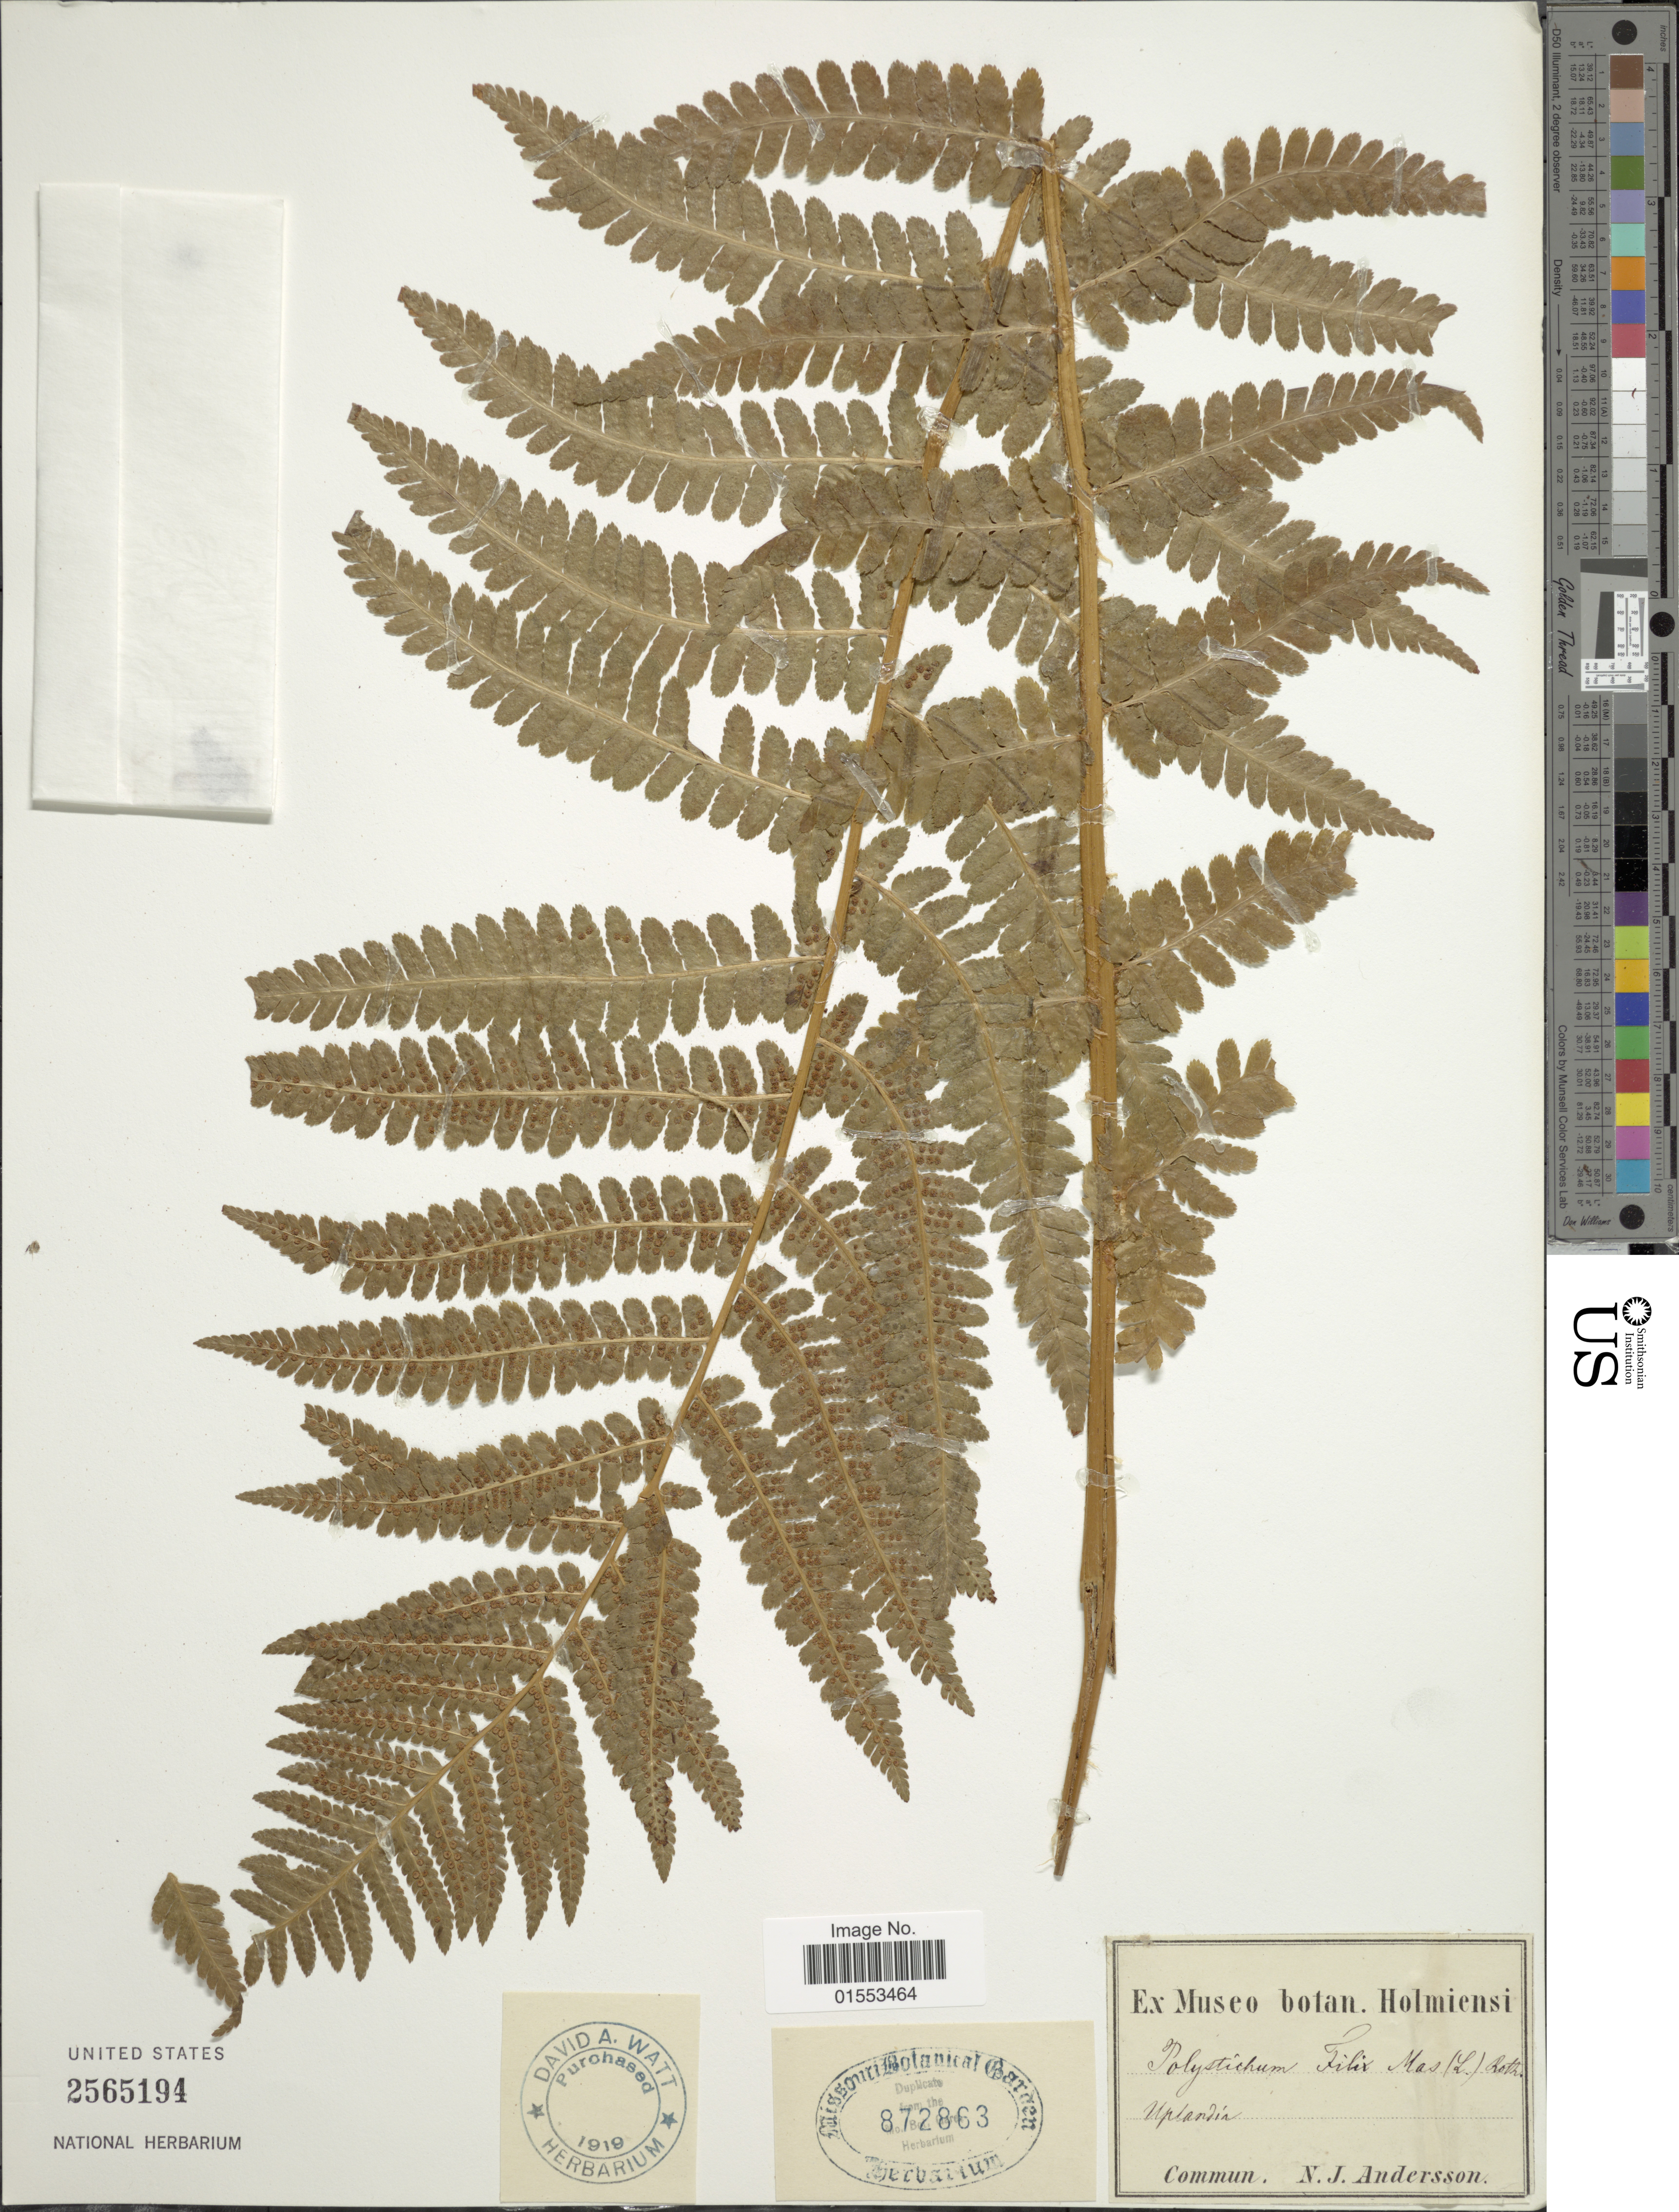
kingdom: Plantae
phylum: Tracheophyta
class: Polypodiopsida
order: Polypodiales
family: Dryopteridaceae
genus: Dryopteris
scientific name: Dryopteris filix-mas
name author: (L.) Schott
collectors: ex herb. David A. Watt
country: Sweden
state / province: Uppsala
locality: Uplandia.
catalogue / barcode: US 2565194